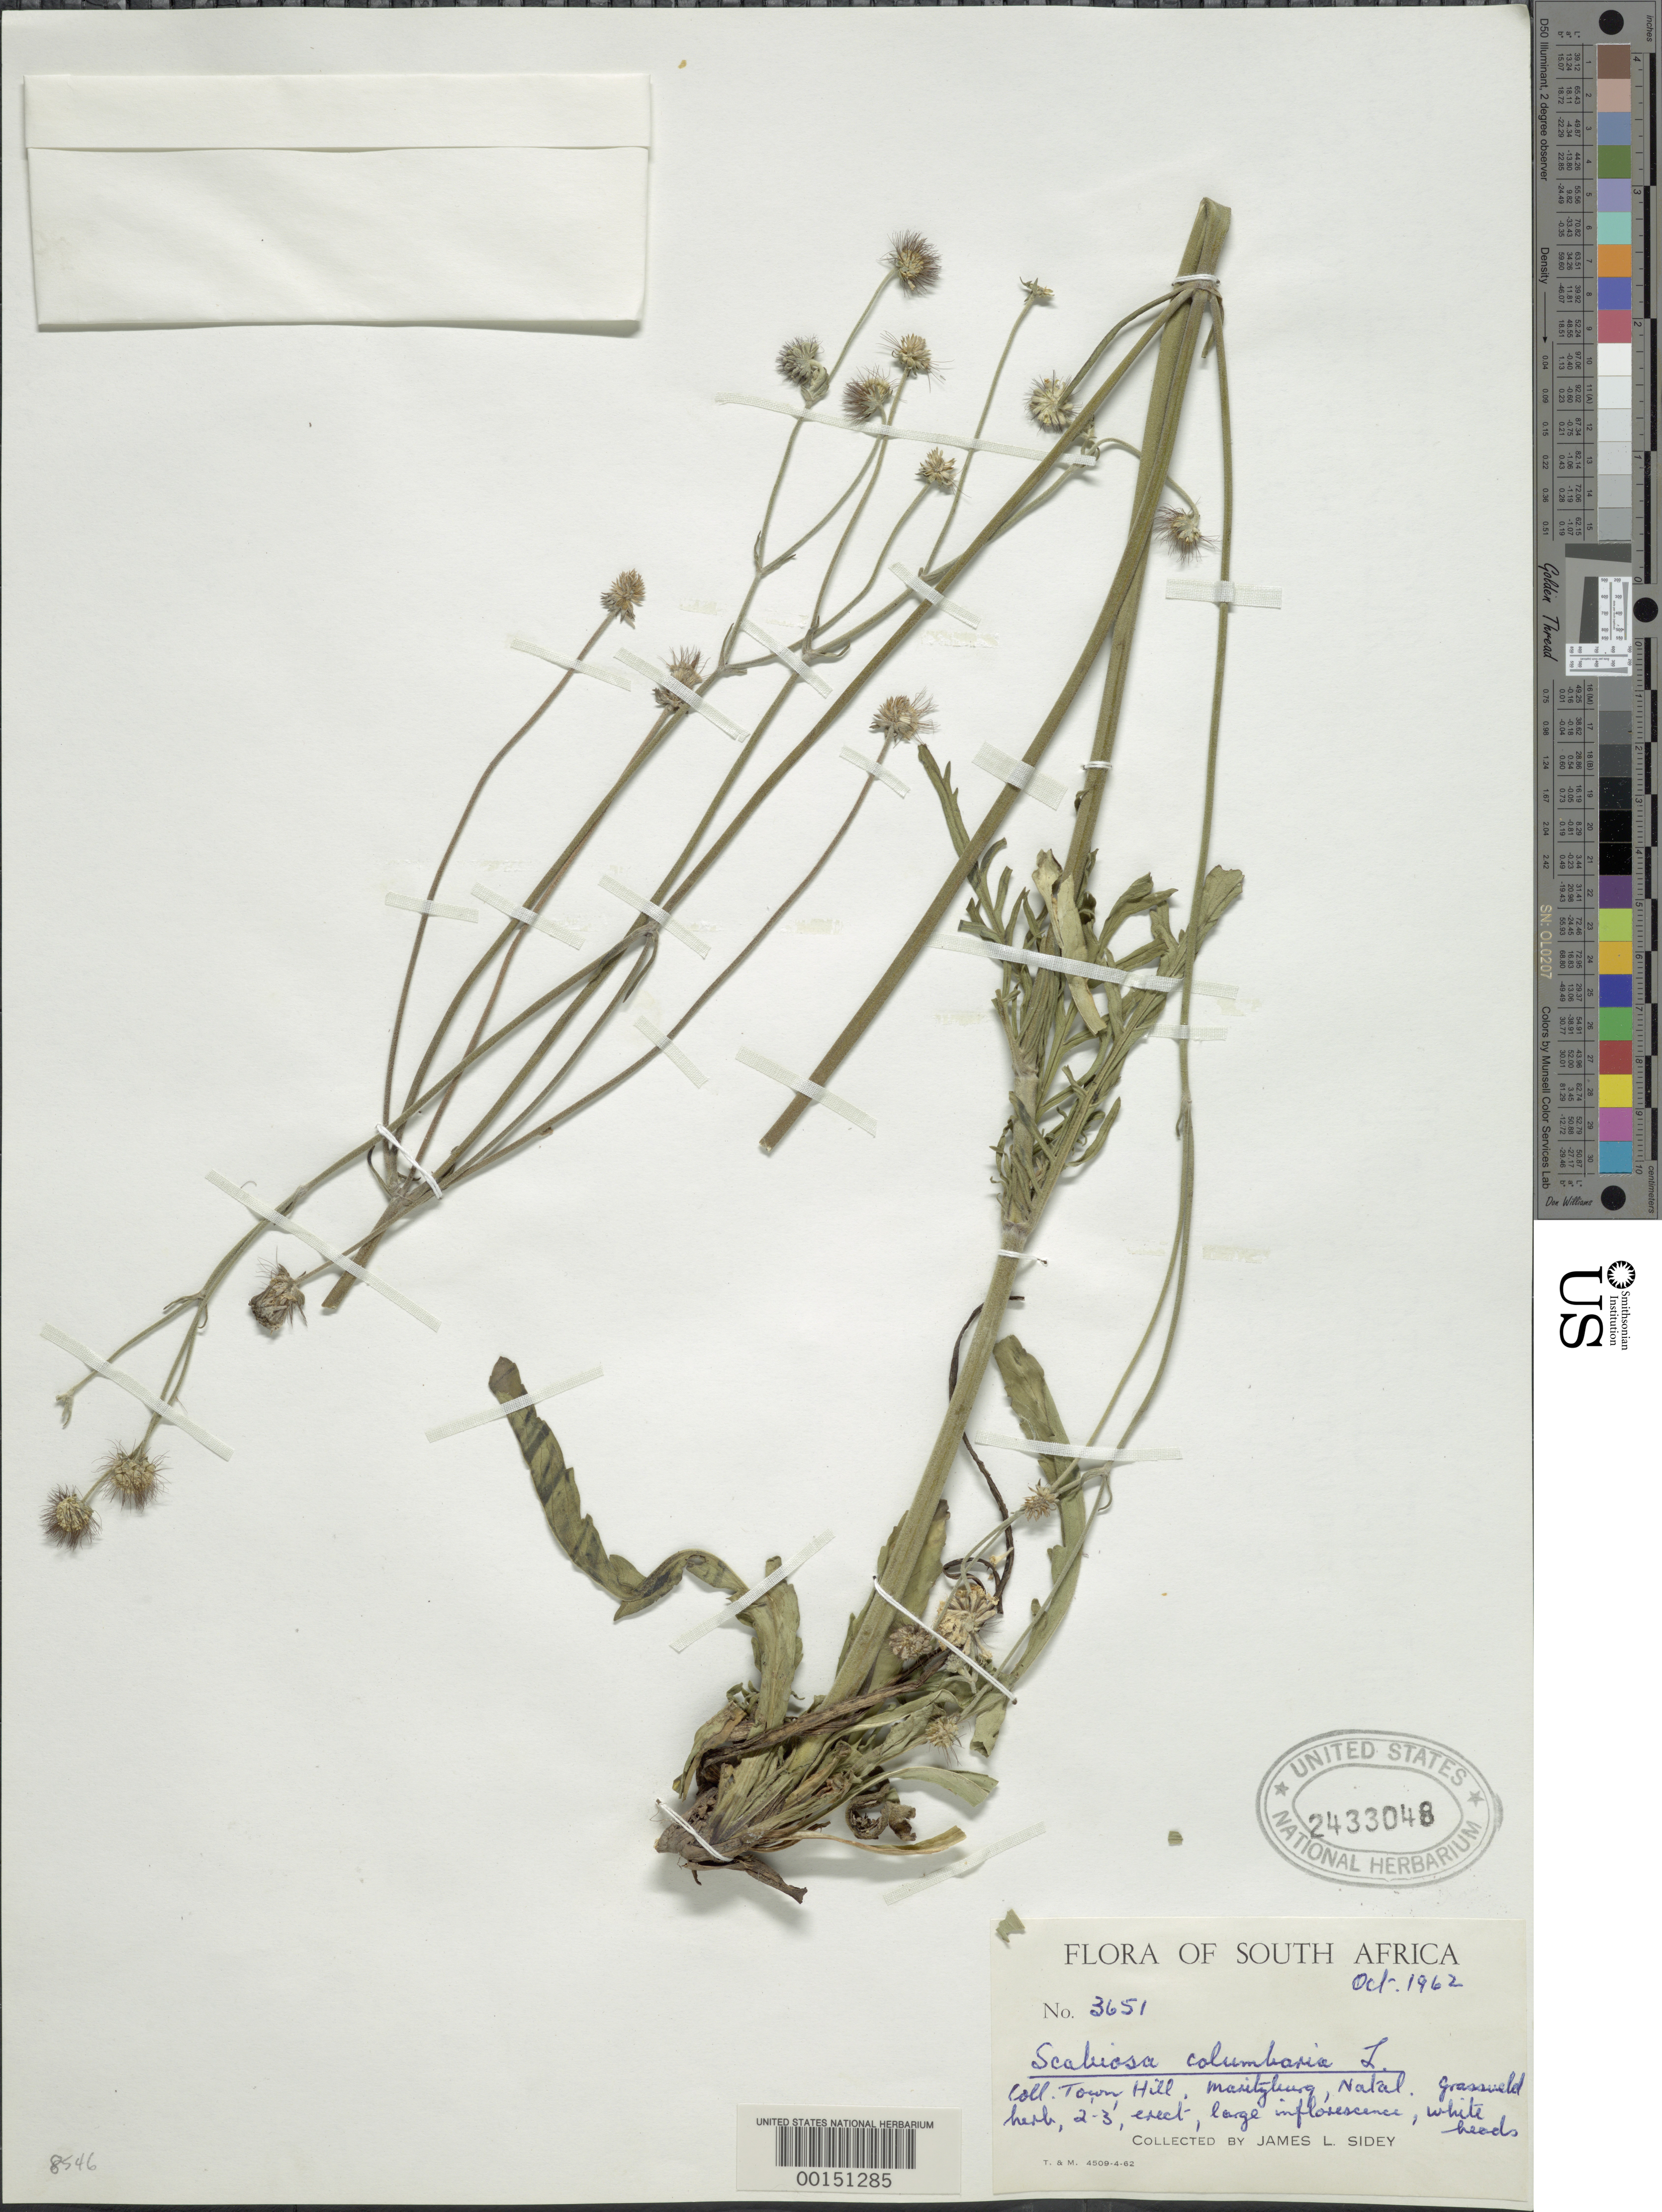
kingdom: Plantae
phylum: Tracheophyta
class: Magnoliopsida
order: Dipsacales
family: Caprifoliaceae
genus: Scabiosa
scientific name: Scabiosa columbaria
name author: L.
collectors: J. L. Sidey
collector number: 3651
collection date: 1962-10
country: South Africa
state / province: KwaZulu-Natal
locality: Town Hill, Maritzburg, Natal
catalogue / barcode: US 2433048